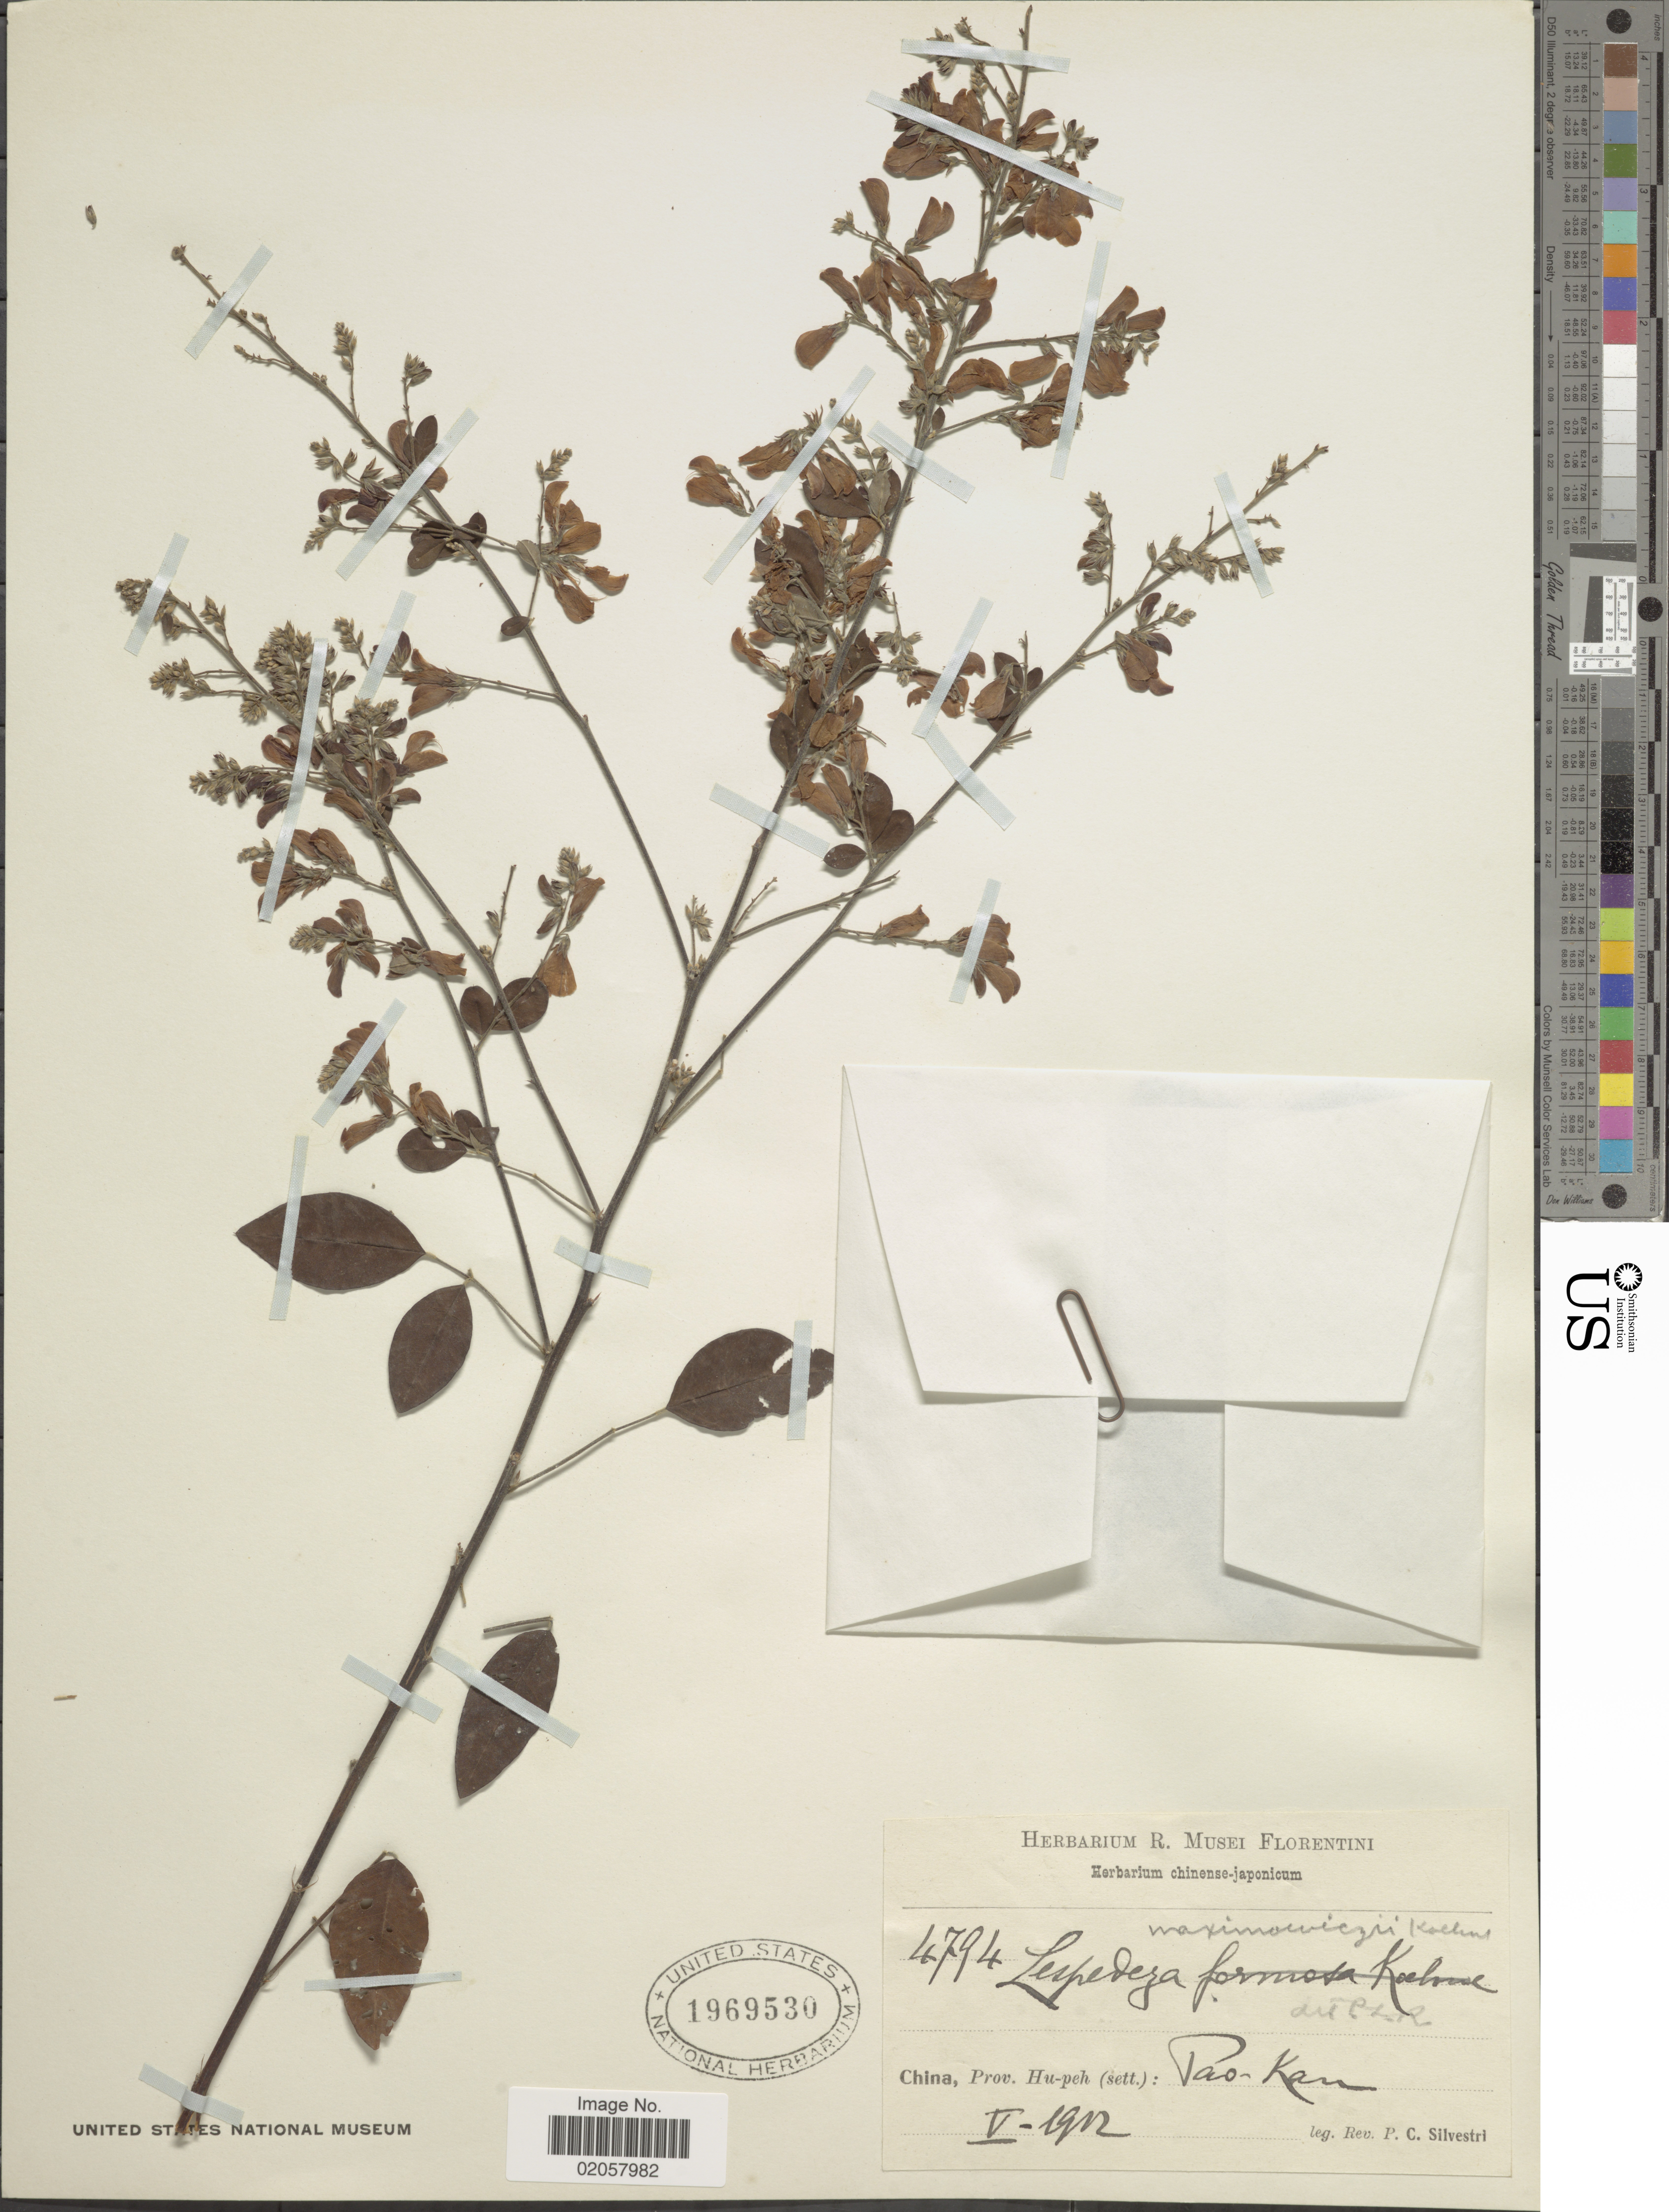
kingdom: Plantae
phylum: Tracheophyta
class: Magnoliopsida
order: Fabales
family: Fabaceae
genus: Lespedeza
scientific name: Lespedeza maximowiczi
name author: C.K. Schneid.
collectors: P. Silvestri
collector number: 4794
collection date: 1912-05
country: China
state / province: Hubei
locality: Hu-peh (sett.): Pao-Kan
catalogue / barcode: US 1969530